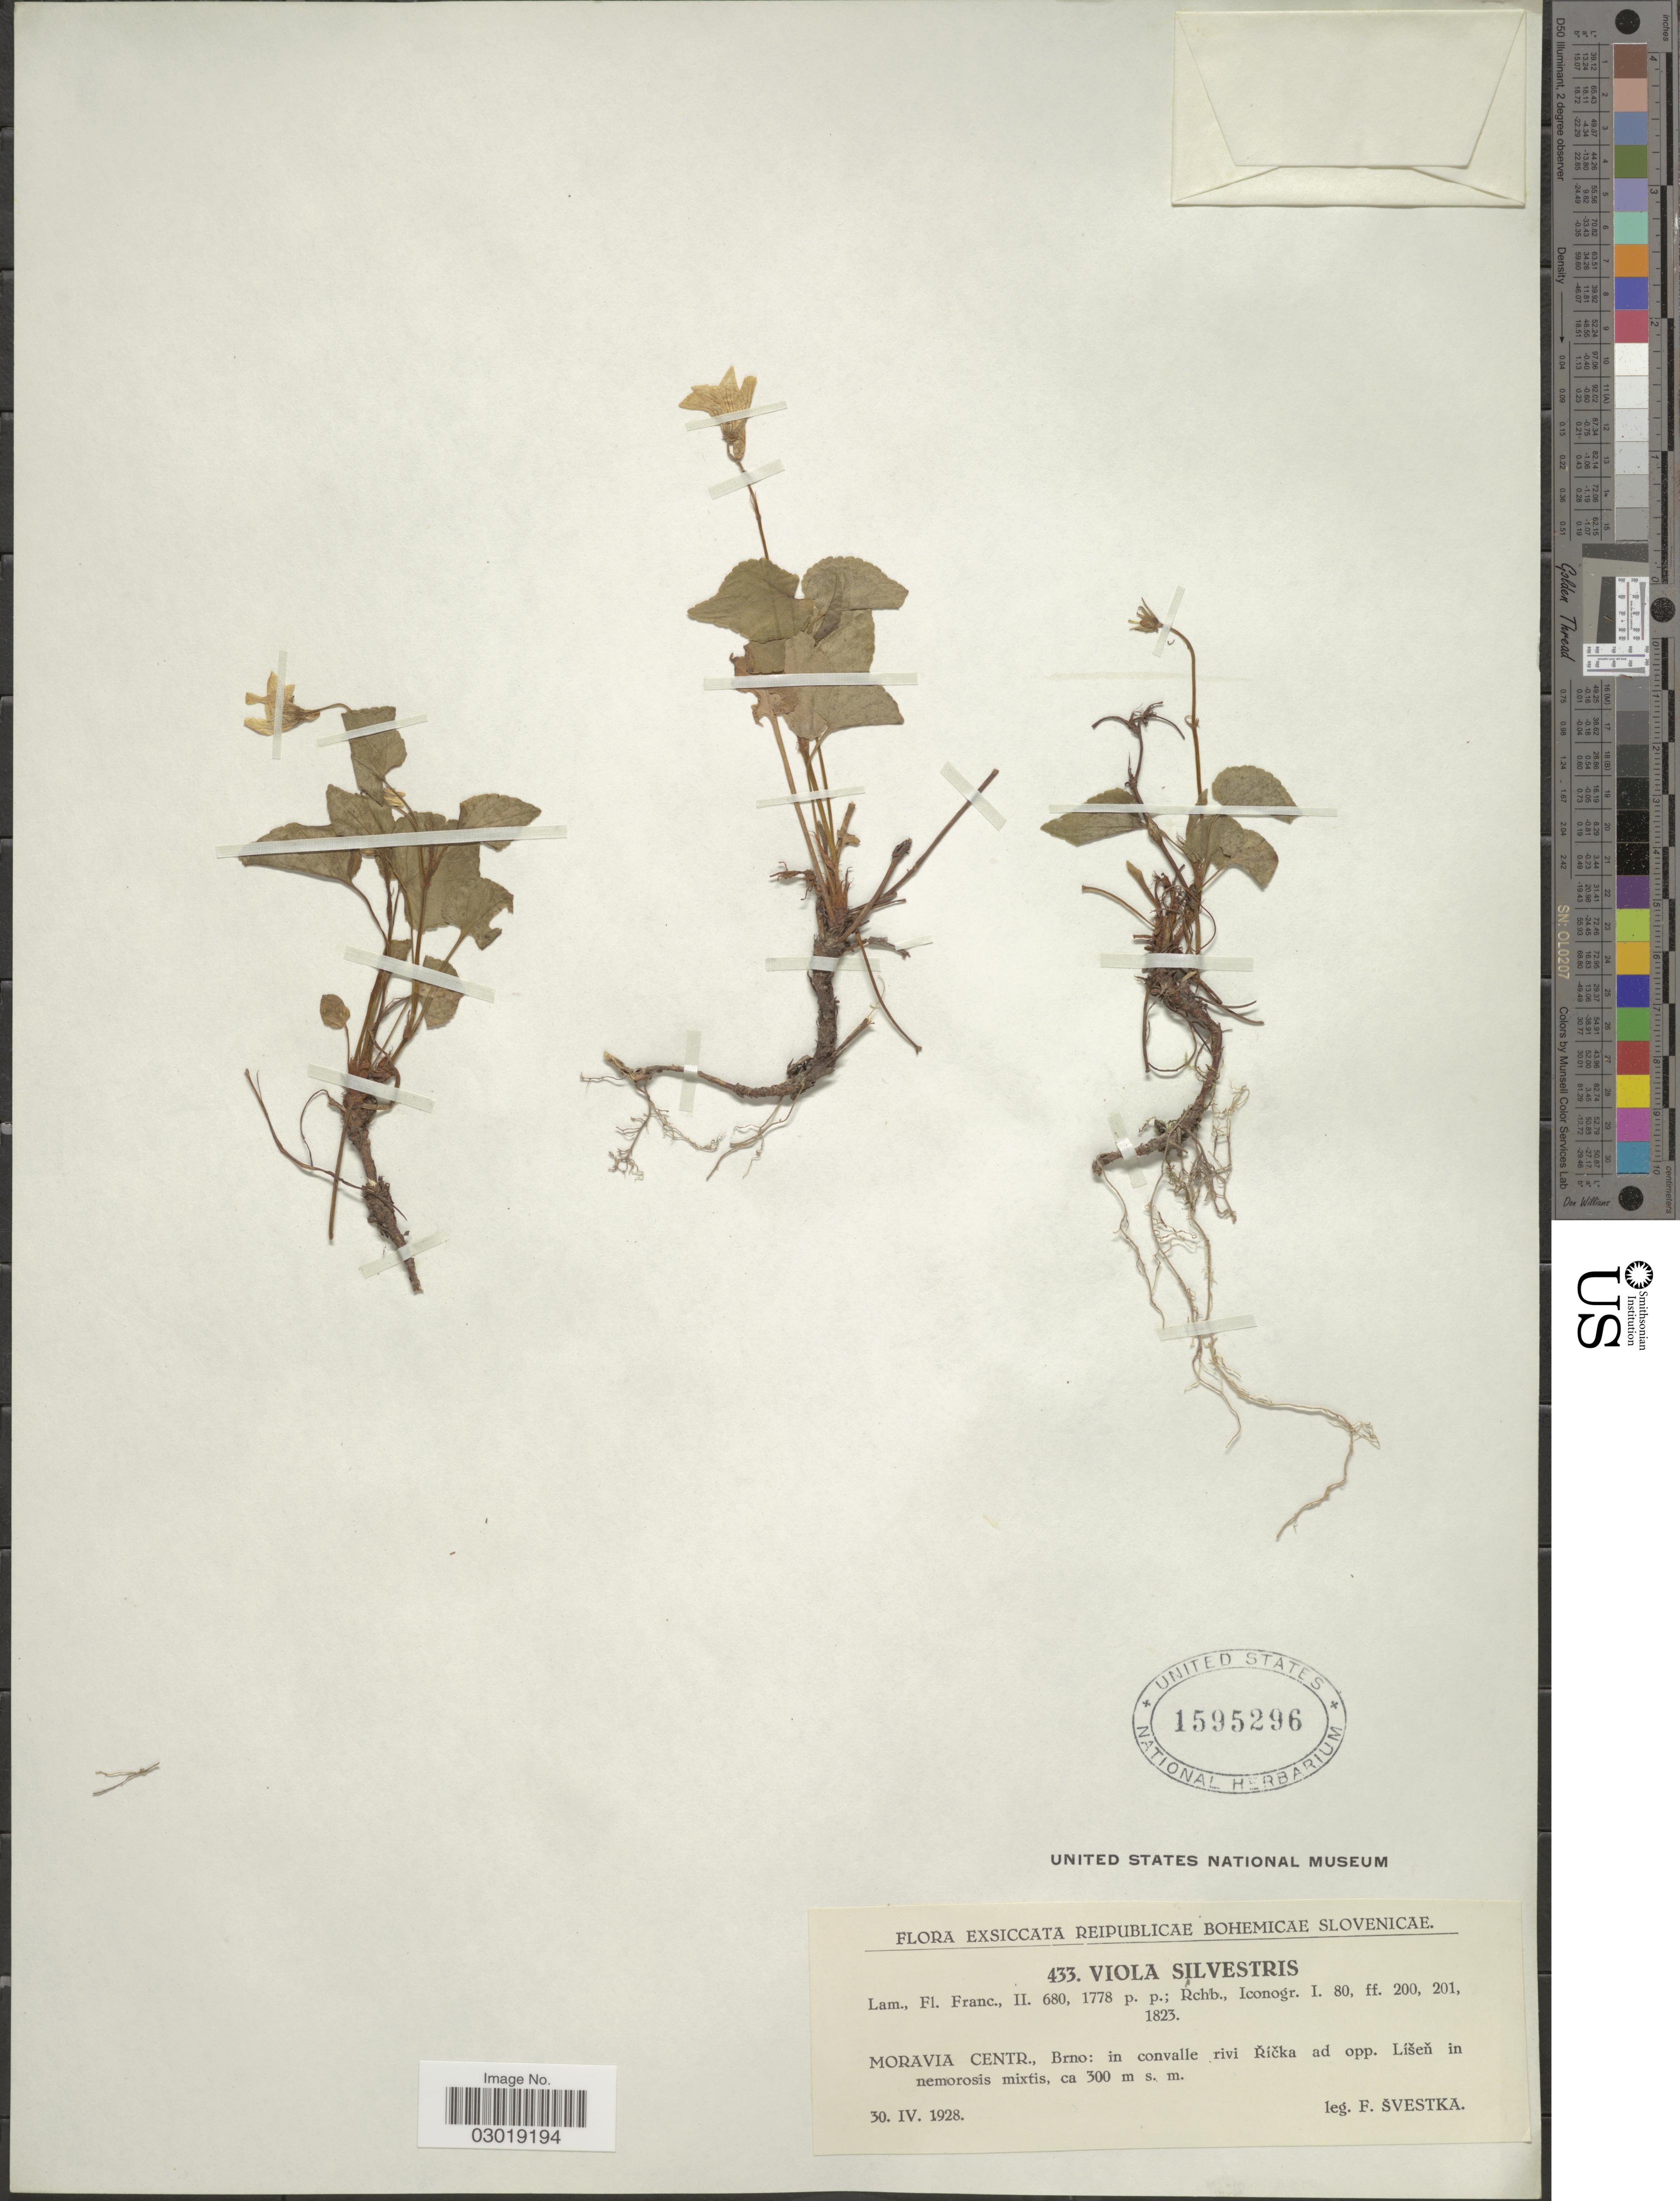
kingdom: Plantae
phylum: Tracheophyta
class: Magnoliopsida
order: Malpighiales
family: Violaceae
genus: Viola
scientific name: Viola sylvestris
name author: Lam.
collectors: F. Svestka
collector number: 433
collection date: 1928-04-30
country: Czechia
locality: Moravia Centr., Brno: in convalle rivi Ricka ad opp. Lisen in nemorosis mixtis.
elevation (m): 300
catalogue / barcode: US 1595296